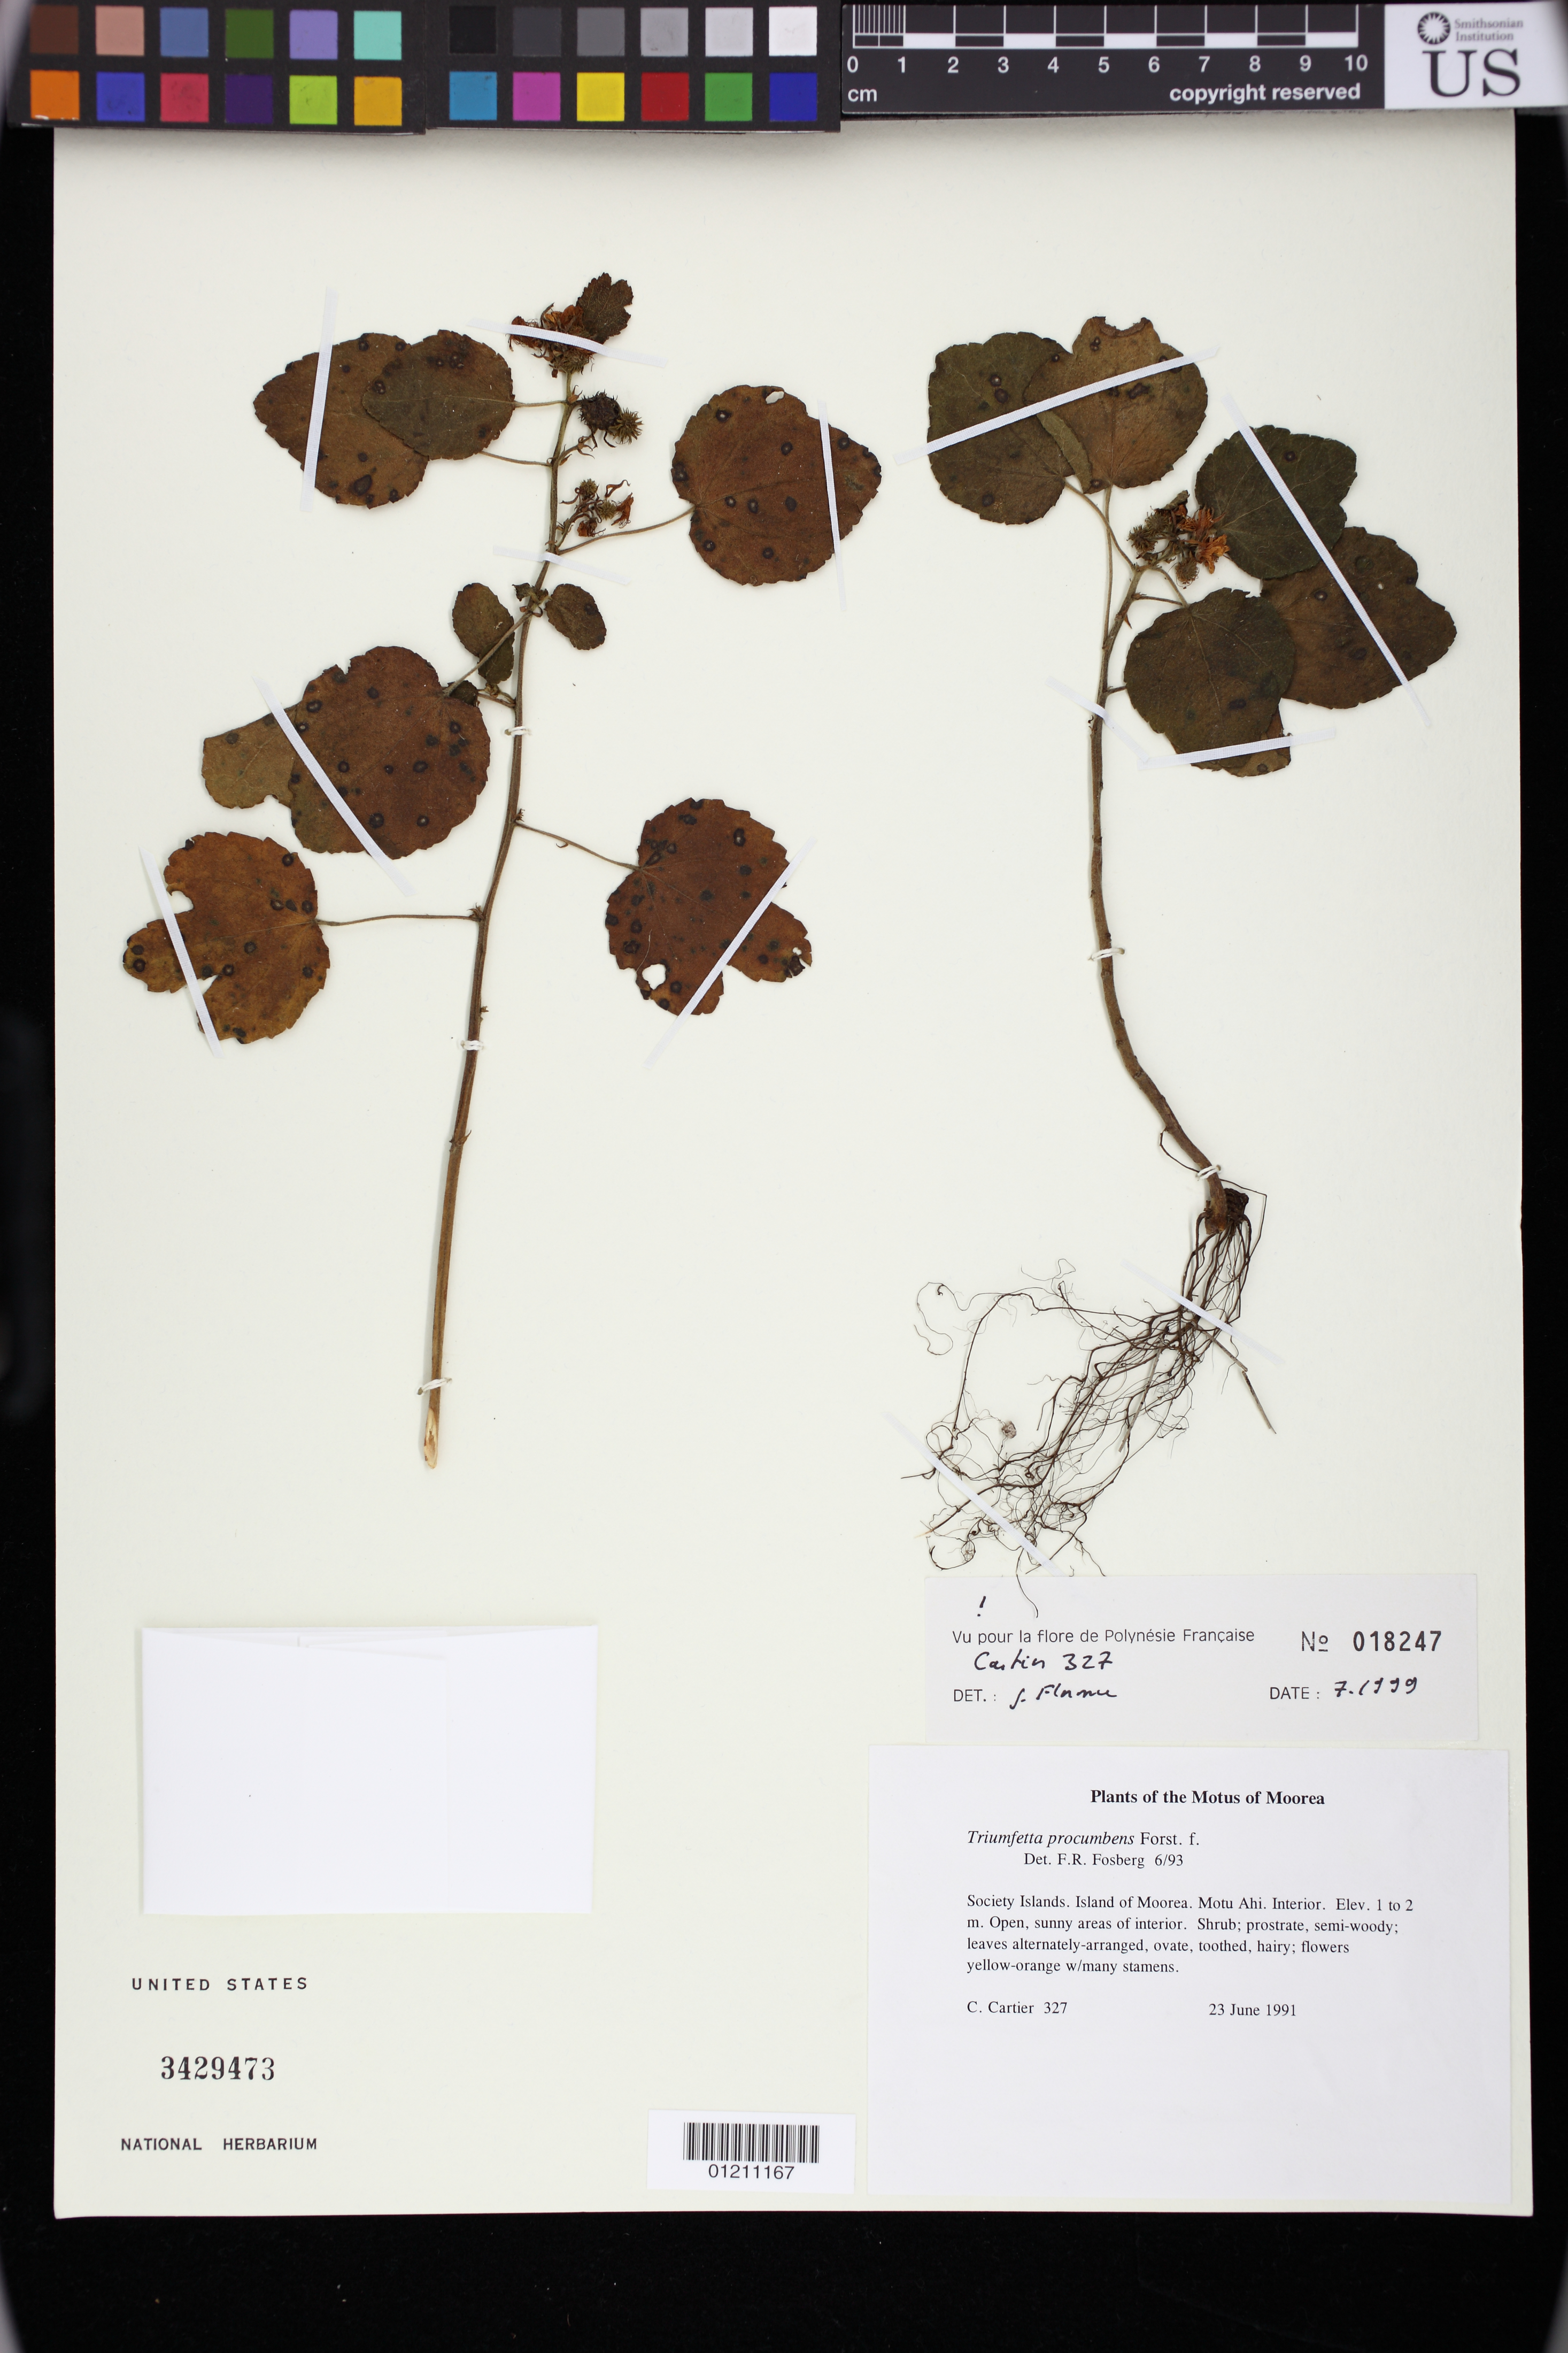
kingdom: Plantae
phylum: Tracheophyta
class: Magnoliopsida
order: Malvales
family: Malvaceae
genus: Triumfetta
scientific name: Triumfetta procumbens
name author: G. Forst.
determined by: Fosberg, F. R.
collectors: C. Cartier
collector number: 327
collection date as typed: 23 Jun 1991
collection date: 1991-06-23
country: French Polynesia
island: Moorea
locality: Interior, Ahi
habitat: Open, sunny areas of interior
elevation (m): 1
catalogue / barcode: US 3429473